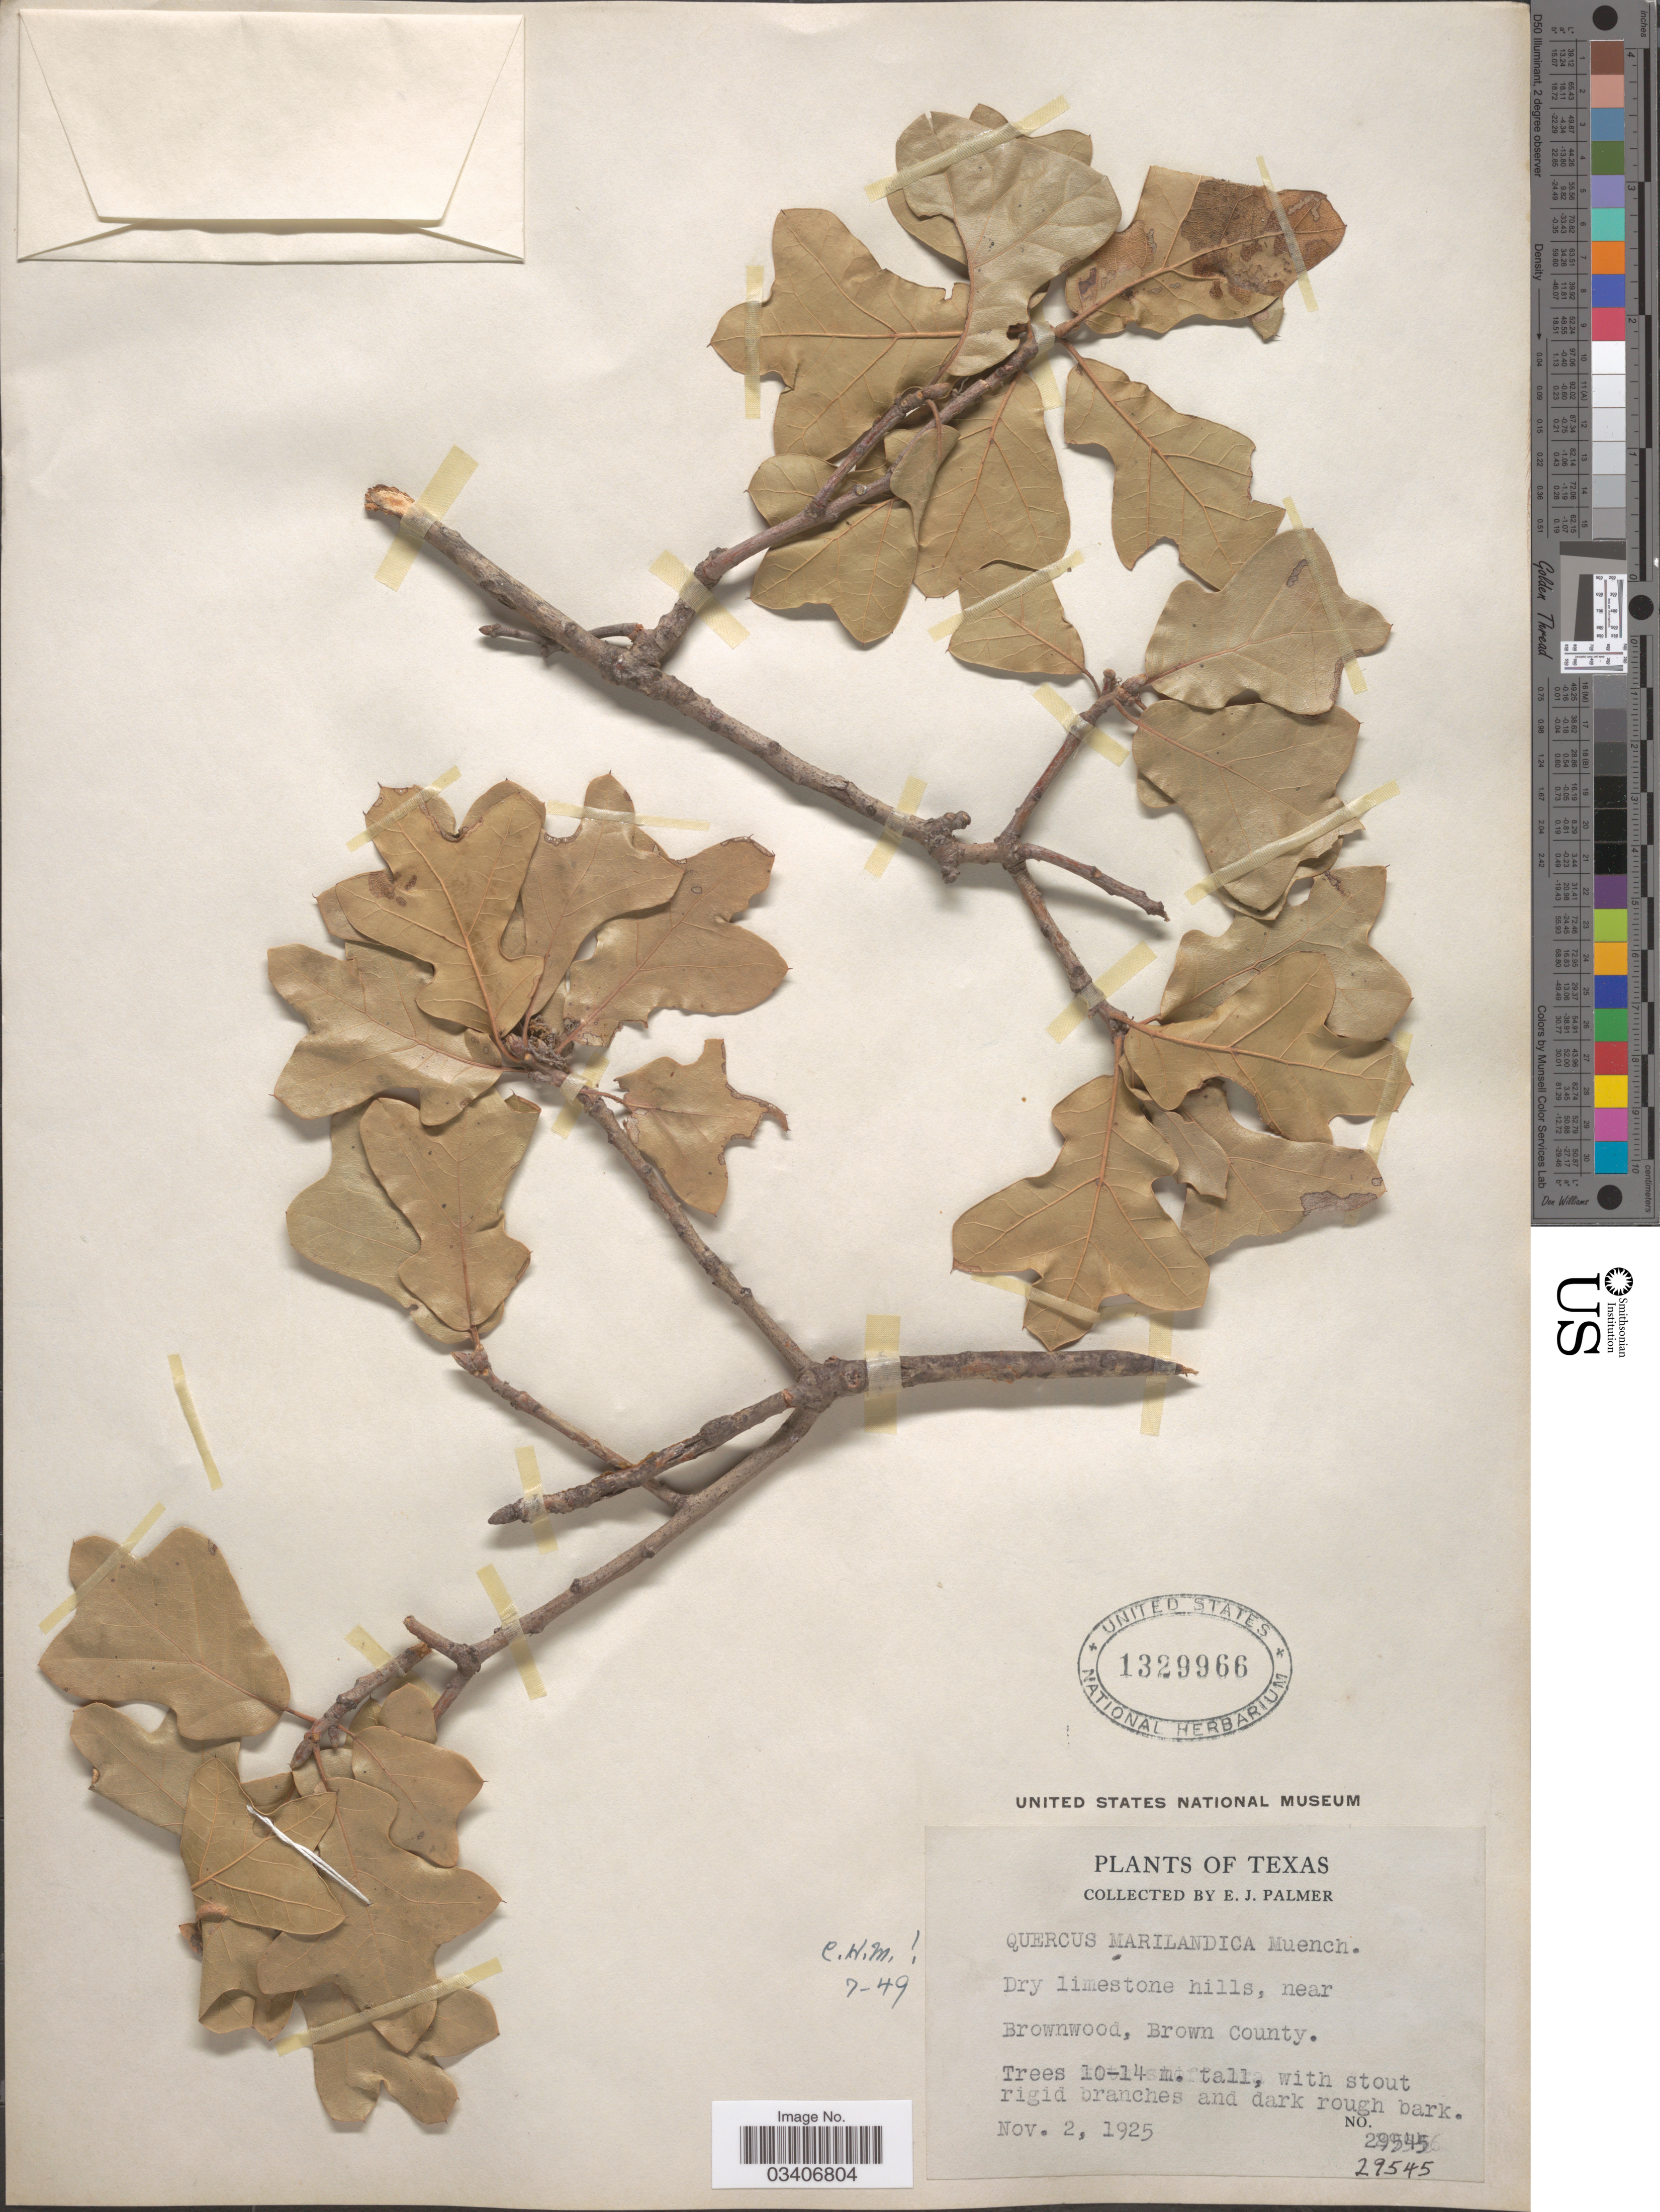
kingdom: Plantae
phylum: Tracheophyta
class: Magnoliopsida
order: Fagales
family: Fagaceae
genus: Quercus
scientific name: Quercus marilandica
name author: (L.) Münchh.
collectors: E. J. Palmer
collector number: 29545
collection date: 1925-11-02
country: United States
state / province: Texas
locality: Near Brownwood, Brown County.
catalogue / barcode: US 1329966